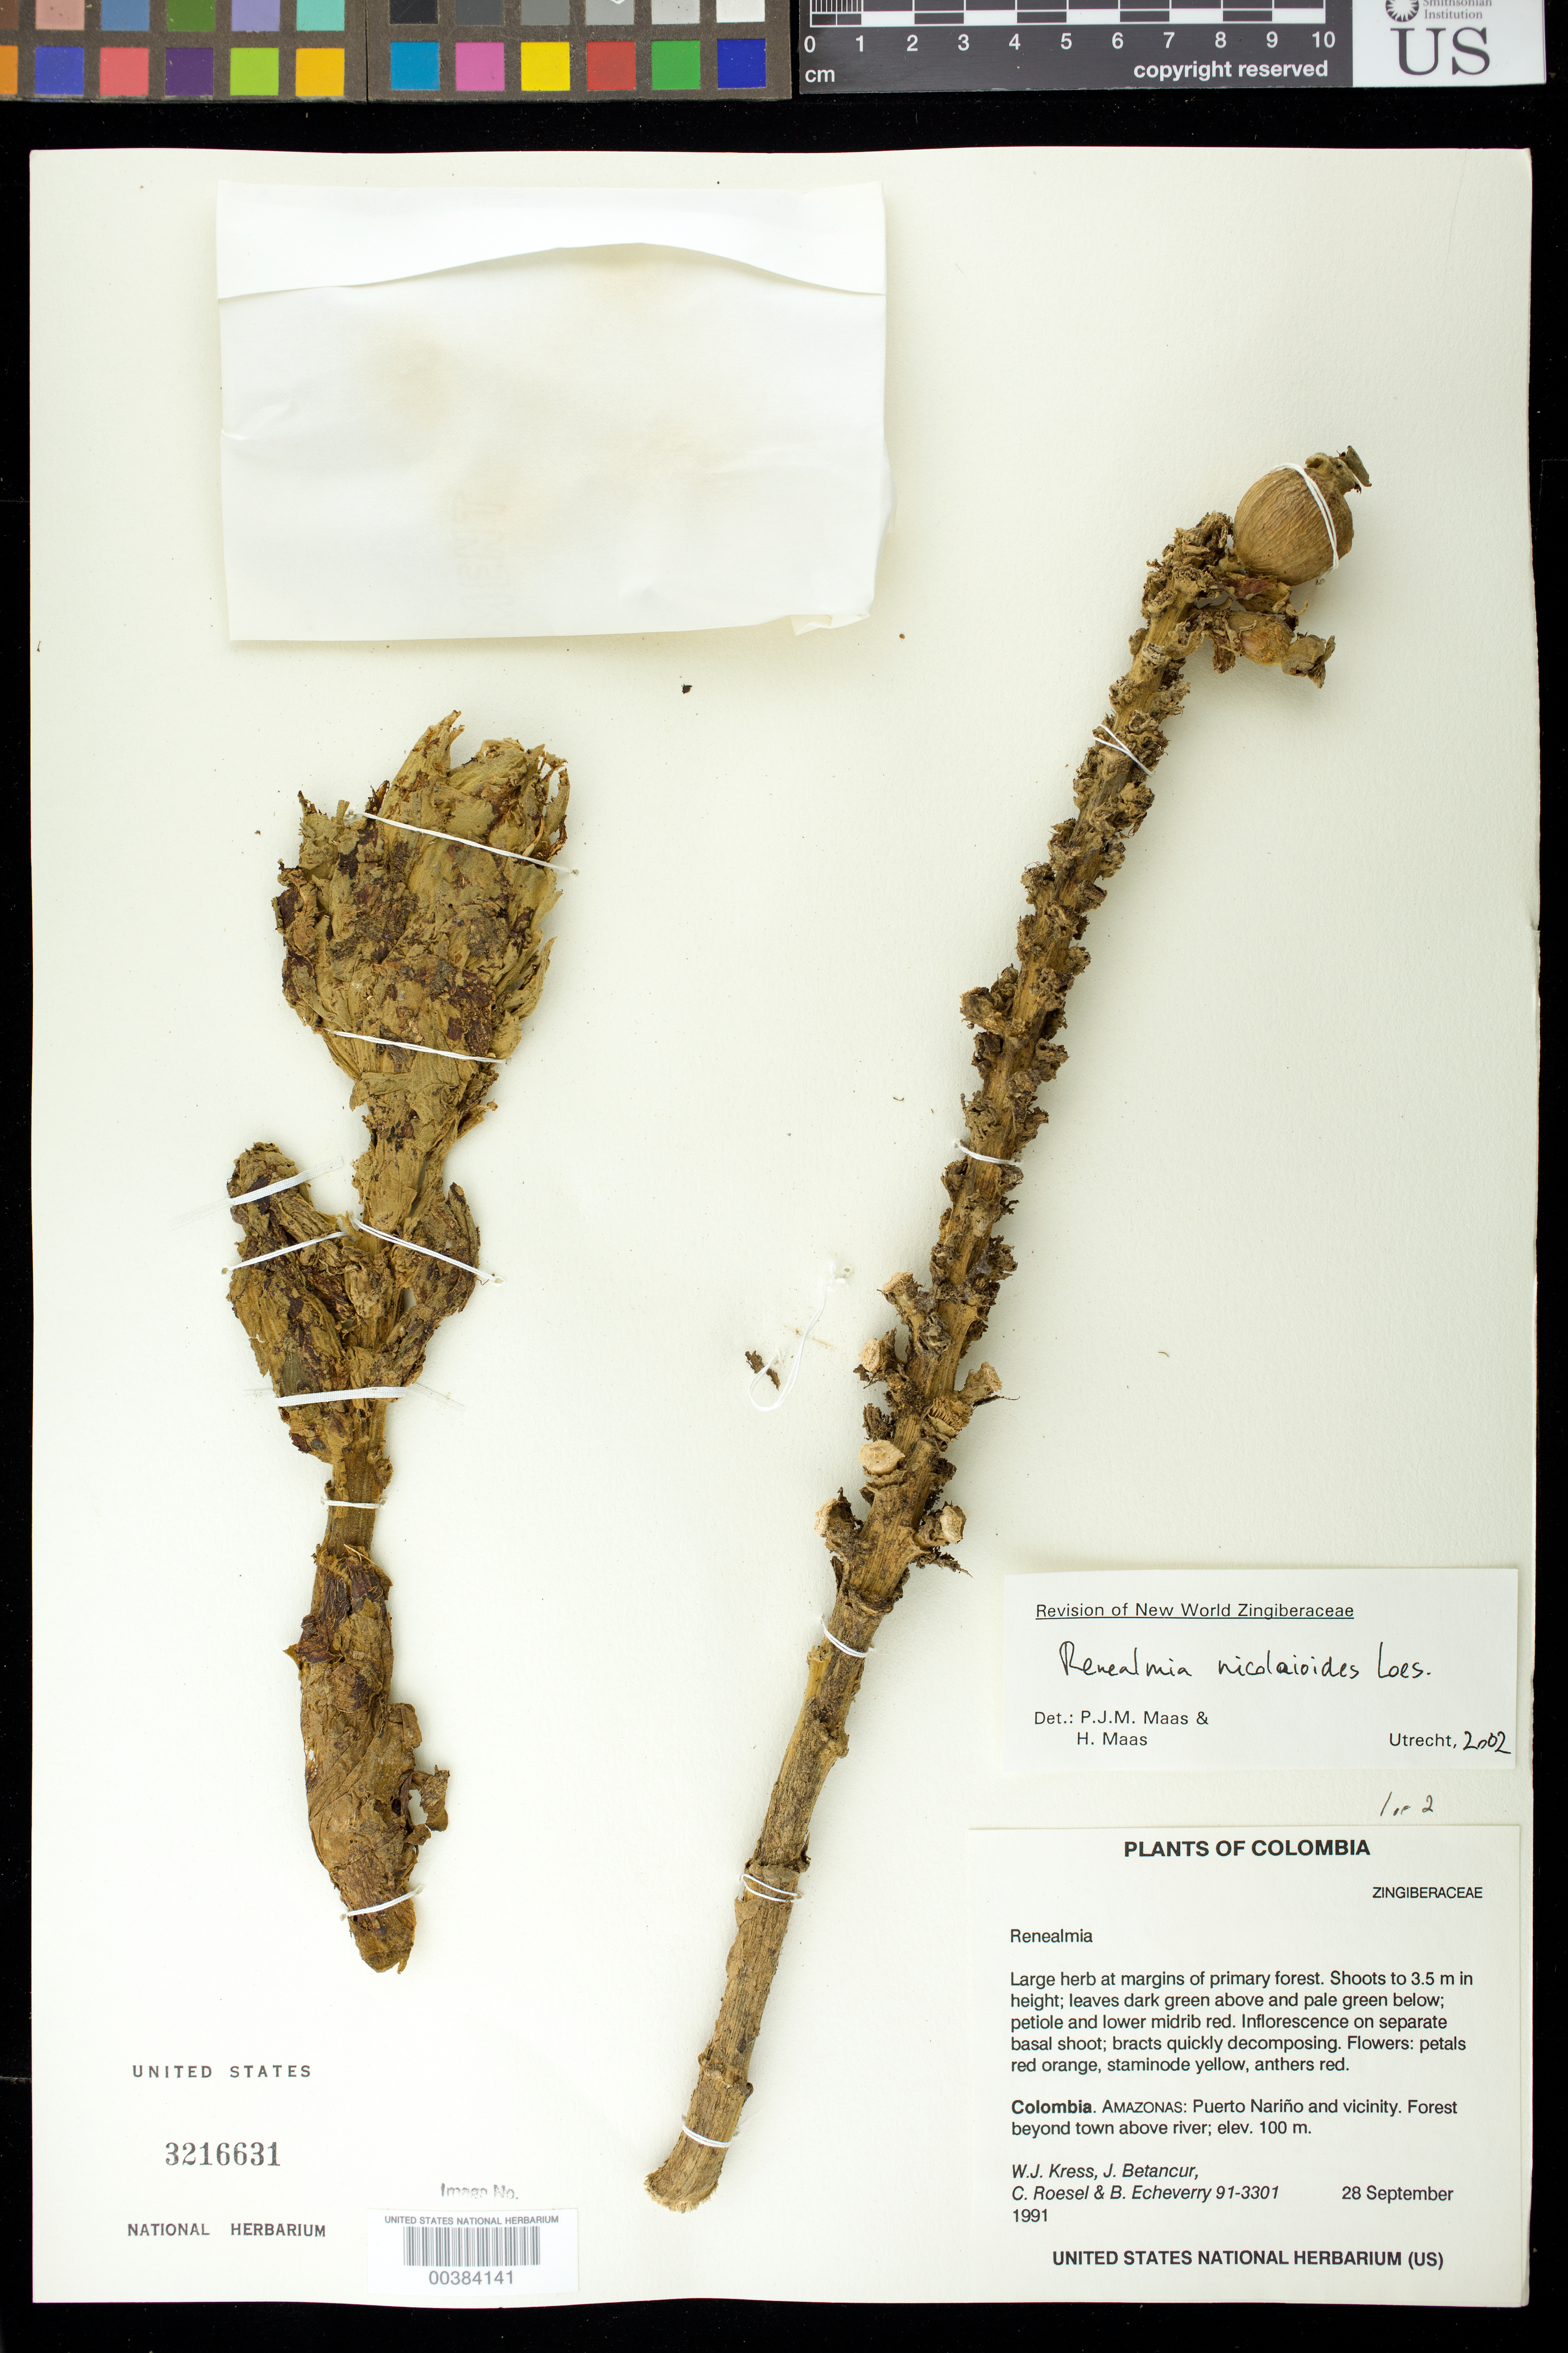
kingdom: Plantae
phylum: Tracheophyta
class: Liliopsida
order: Zingiberales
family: Zingiberaceae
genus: Renealmia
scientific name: Renealmia nicolaioides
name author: Loes.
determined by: Maas, Paul J. M.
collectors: W. J. Kress, J. C. Betancur, C. S. Roesel & B. Echeverry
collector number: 91-3301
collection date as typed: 28 Sep 1991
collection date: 1991-09-28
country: Colombia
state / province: Amazônas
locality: Puerto Narino and vicinity.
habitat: Margins of primary forest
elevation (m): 100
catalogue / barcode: US 3216631